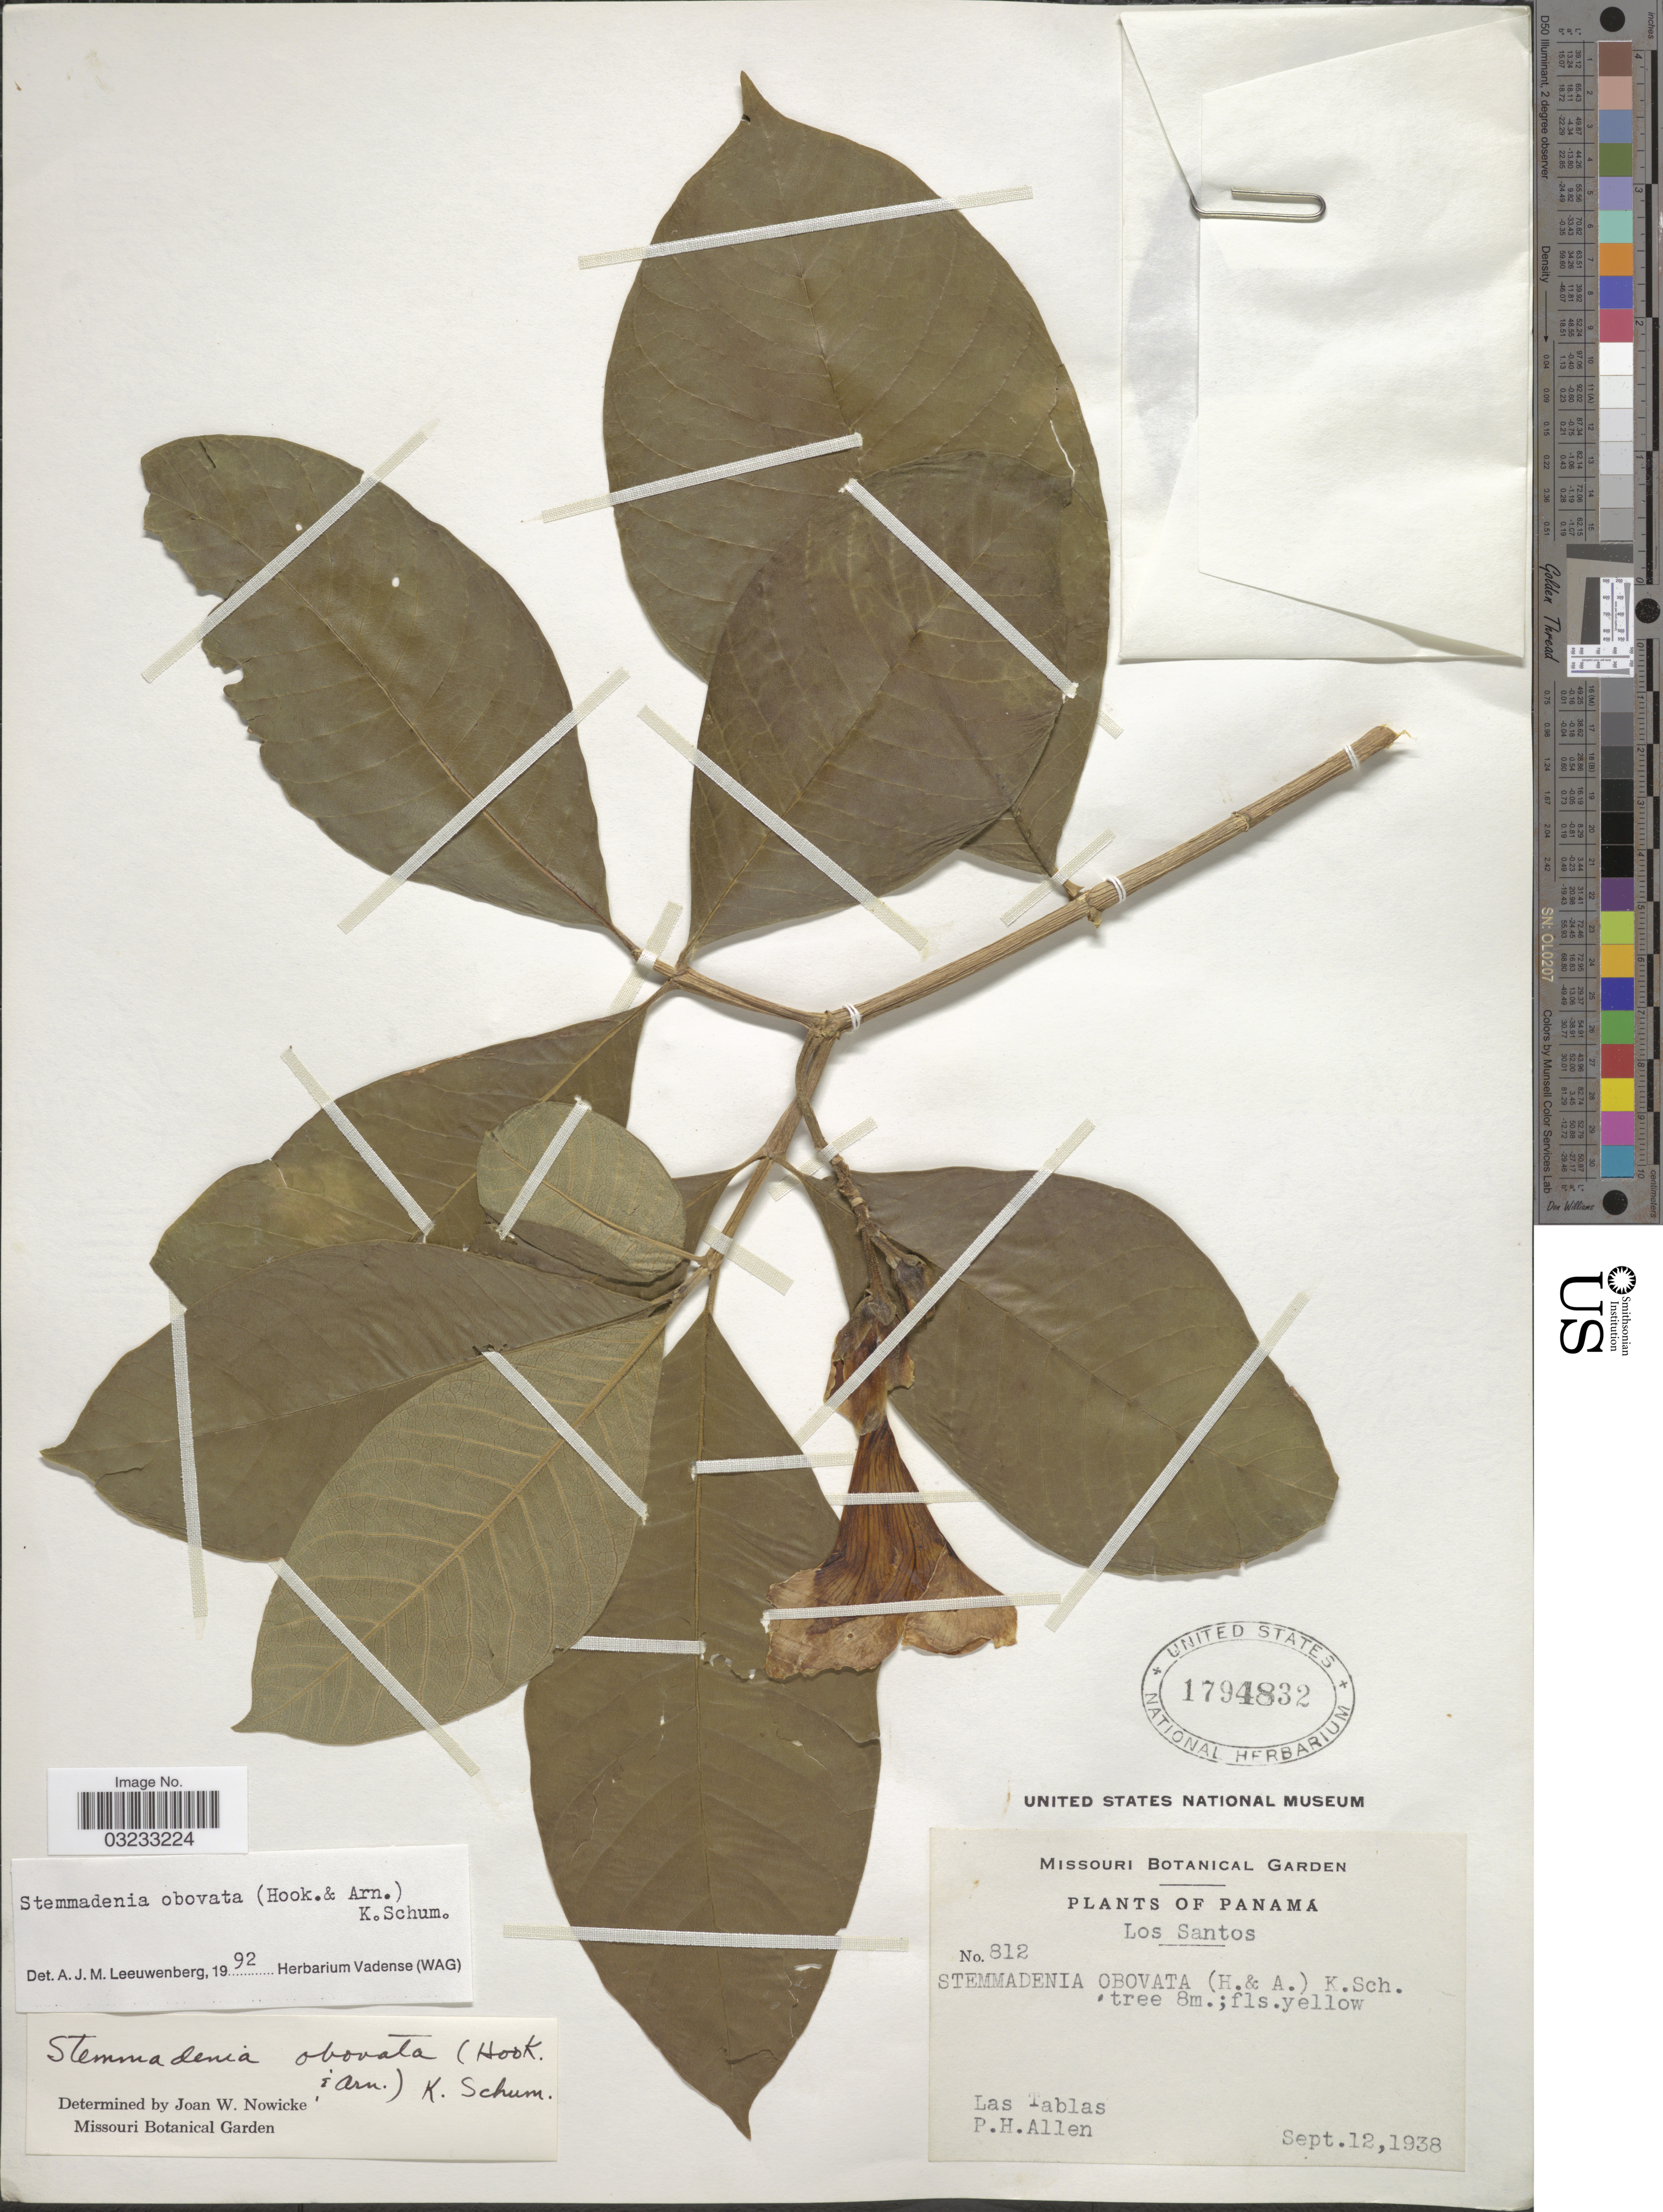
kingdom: Plantae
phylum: Tracheophyta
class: Magnoliopsida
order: Gentianales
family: Apocynaceae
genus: Stemmadenia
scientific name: Stemmadenia obovata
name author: (Hook. & Arn.) K. Schum.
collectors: P. H. Allen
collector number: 812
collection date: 1938-09-12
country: Panama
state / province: Los Santos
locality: Las Tablas.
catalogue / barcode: US 1794832